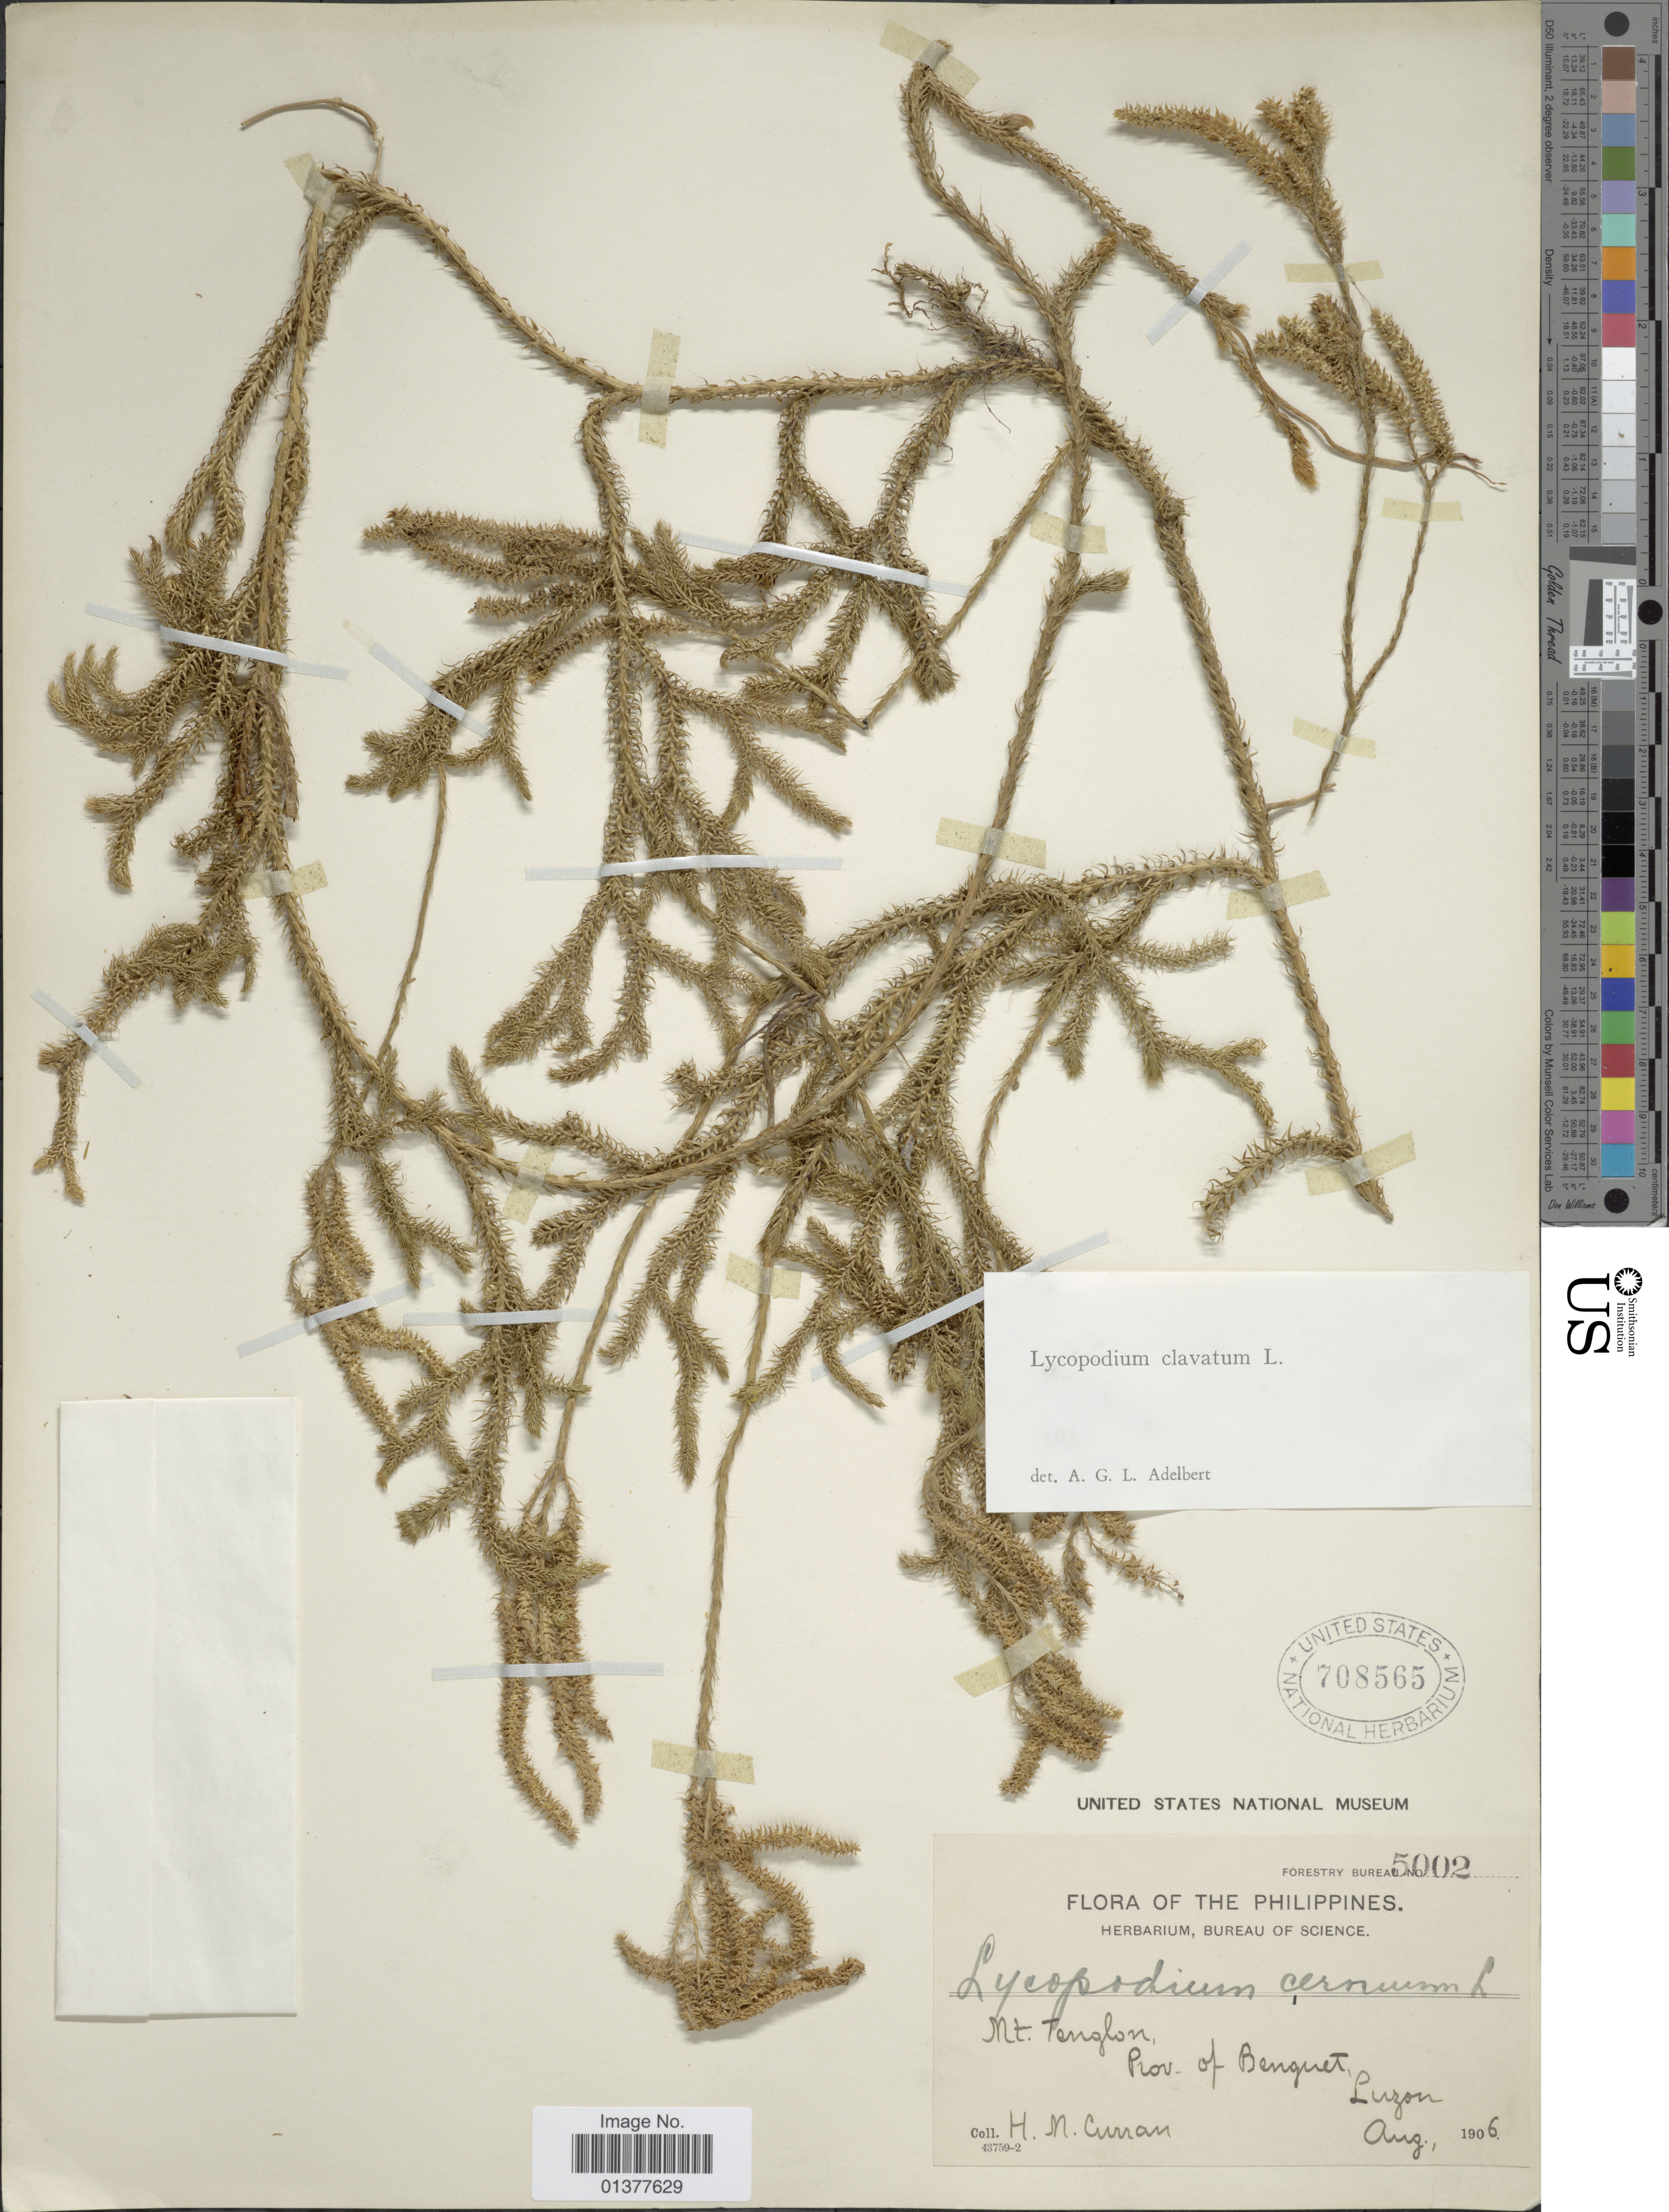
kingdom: Plantae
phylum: Tracheophyta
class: Lycopodiopsida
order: Lycopodiales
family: Lycopodiaceae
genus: Lycopodium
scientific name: Lycopodium clavatum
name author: L.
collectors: H. M. Curran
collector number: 5002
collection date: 1906-08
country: Philippines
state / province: Central Luzon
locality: Mt. Tenglon, Prov. of Benguet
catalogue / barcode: US 708565